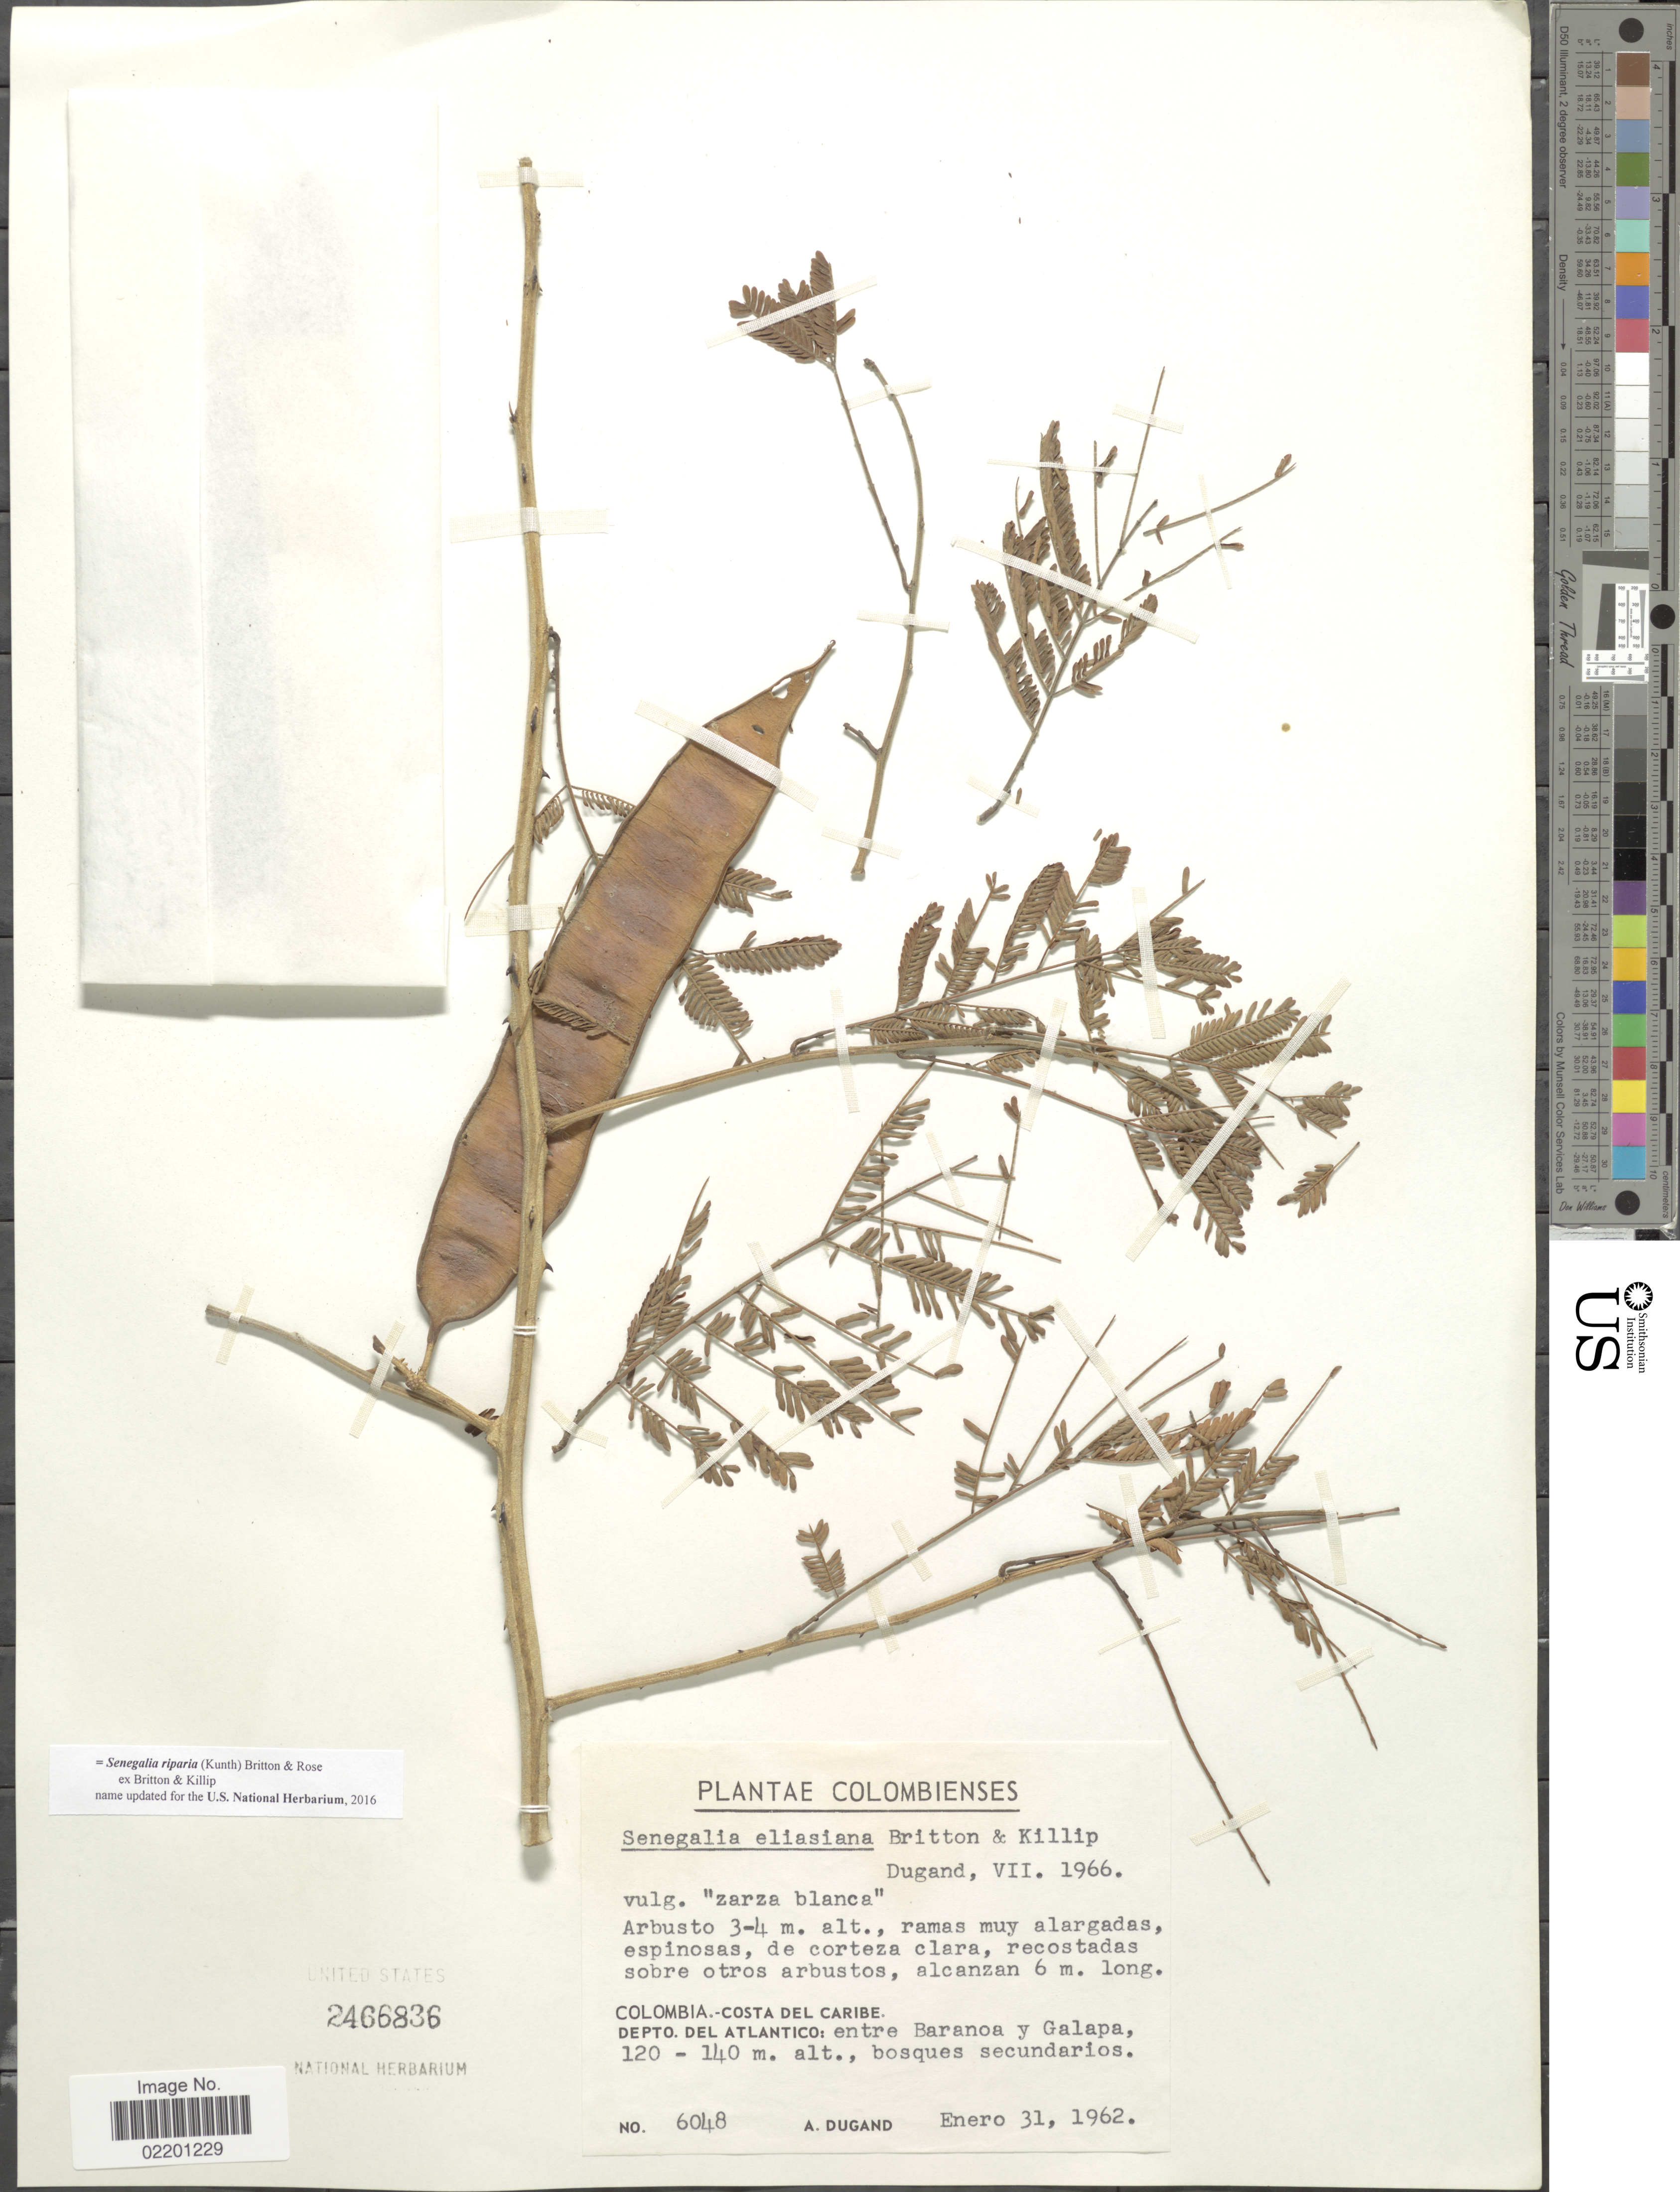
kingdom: Plantae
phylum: Tracheophyta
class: Magnoliopsida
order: Fabales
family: Fabaceae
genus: Senegalia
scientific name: Senegalia riparia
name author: (Kunth) Britton & Rose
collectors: A. Dugand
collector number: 6048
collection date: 1962-01-31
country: Colombia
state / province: Atlántico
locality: Costa del Caribe. Depto. del Atlantico; entre Baranoa y Galapa. Bosques secundarios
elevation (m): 120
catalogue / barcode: US 2466836